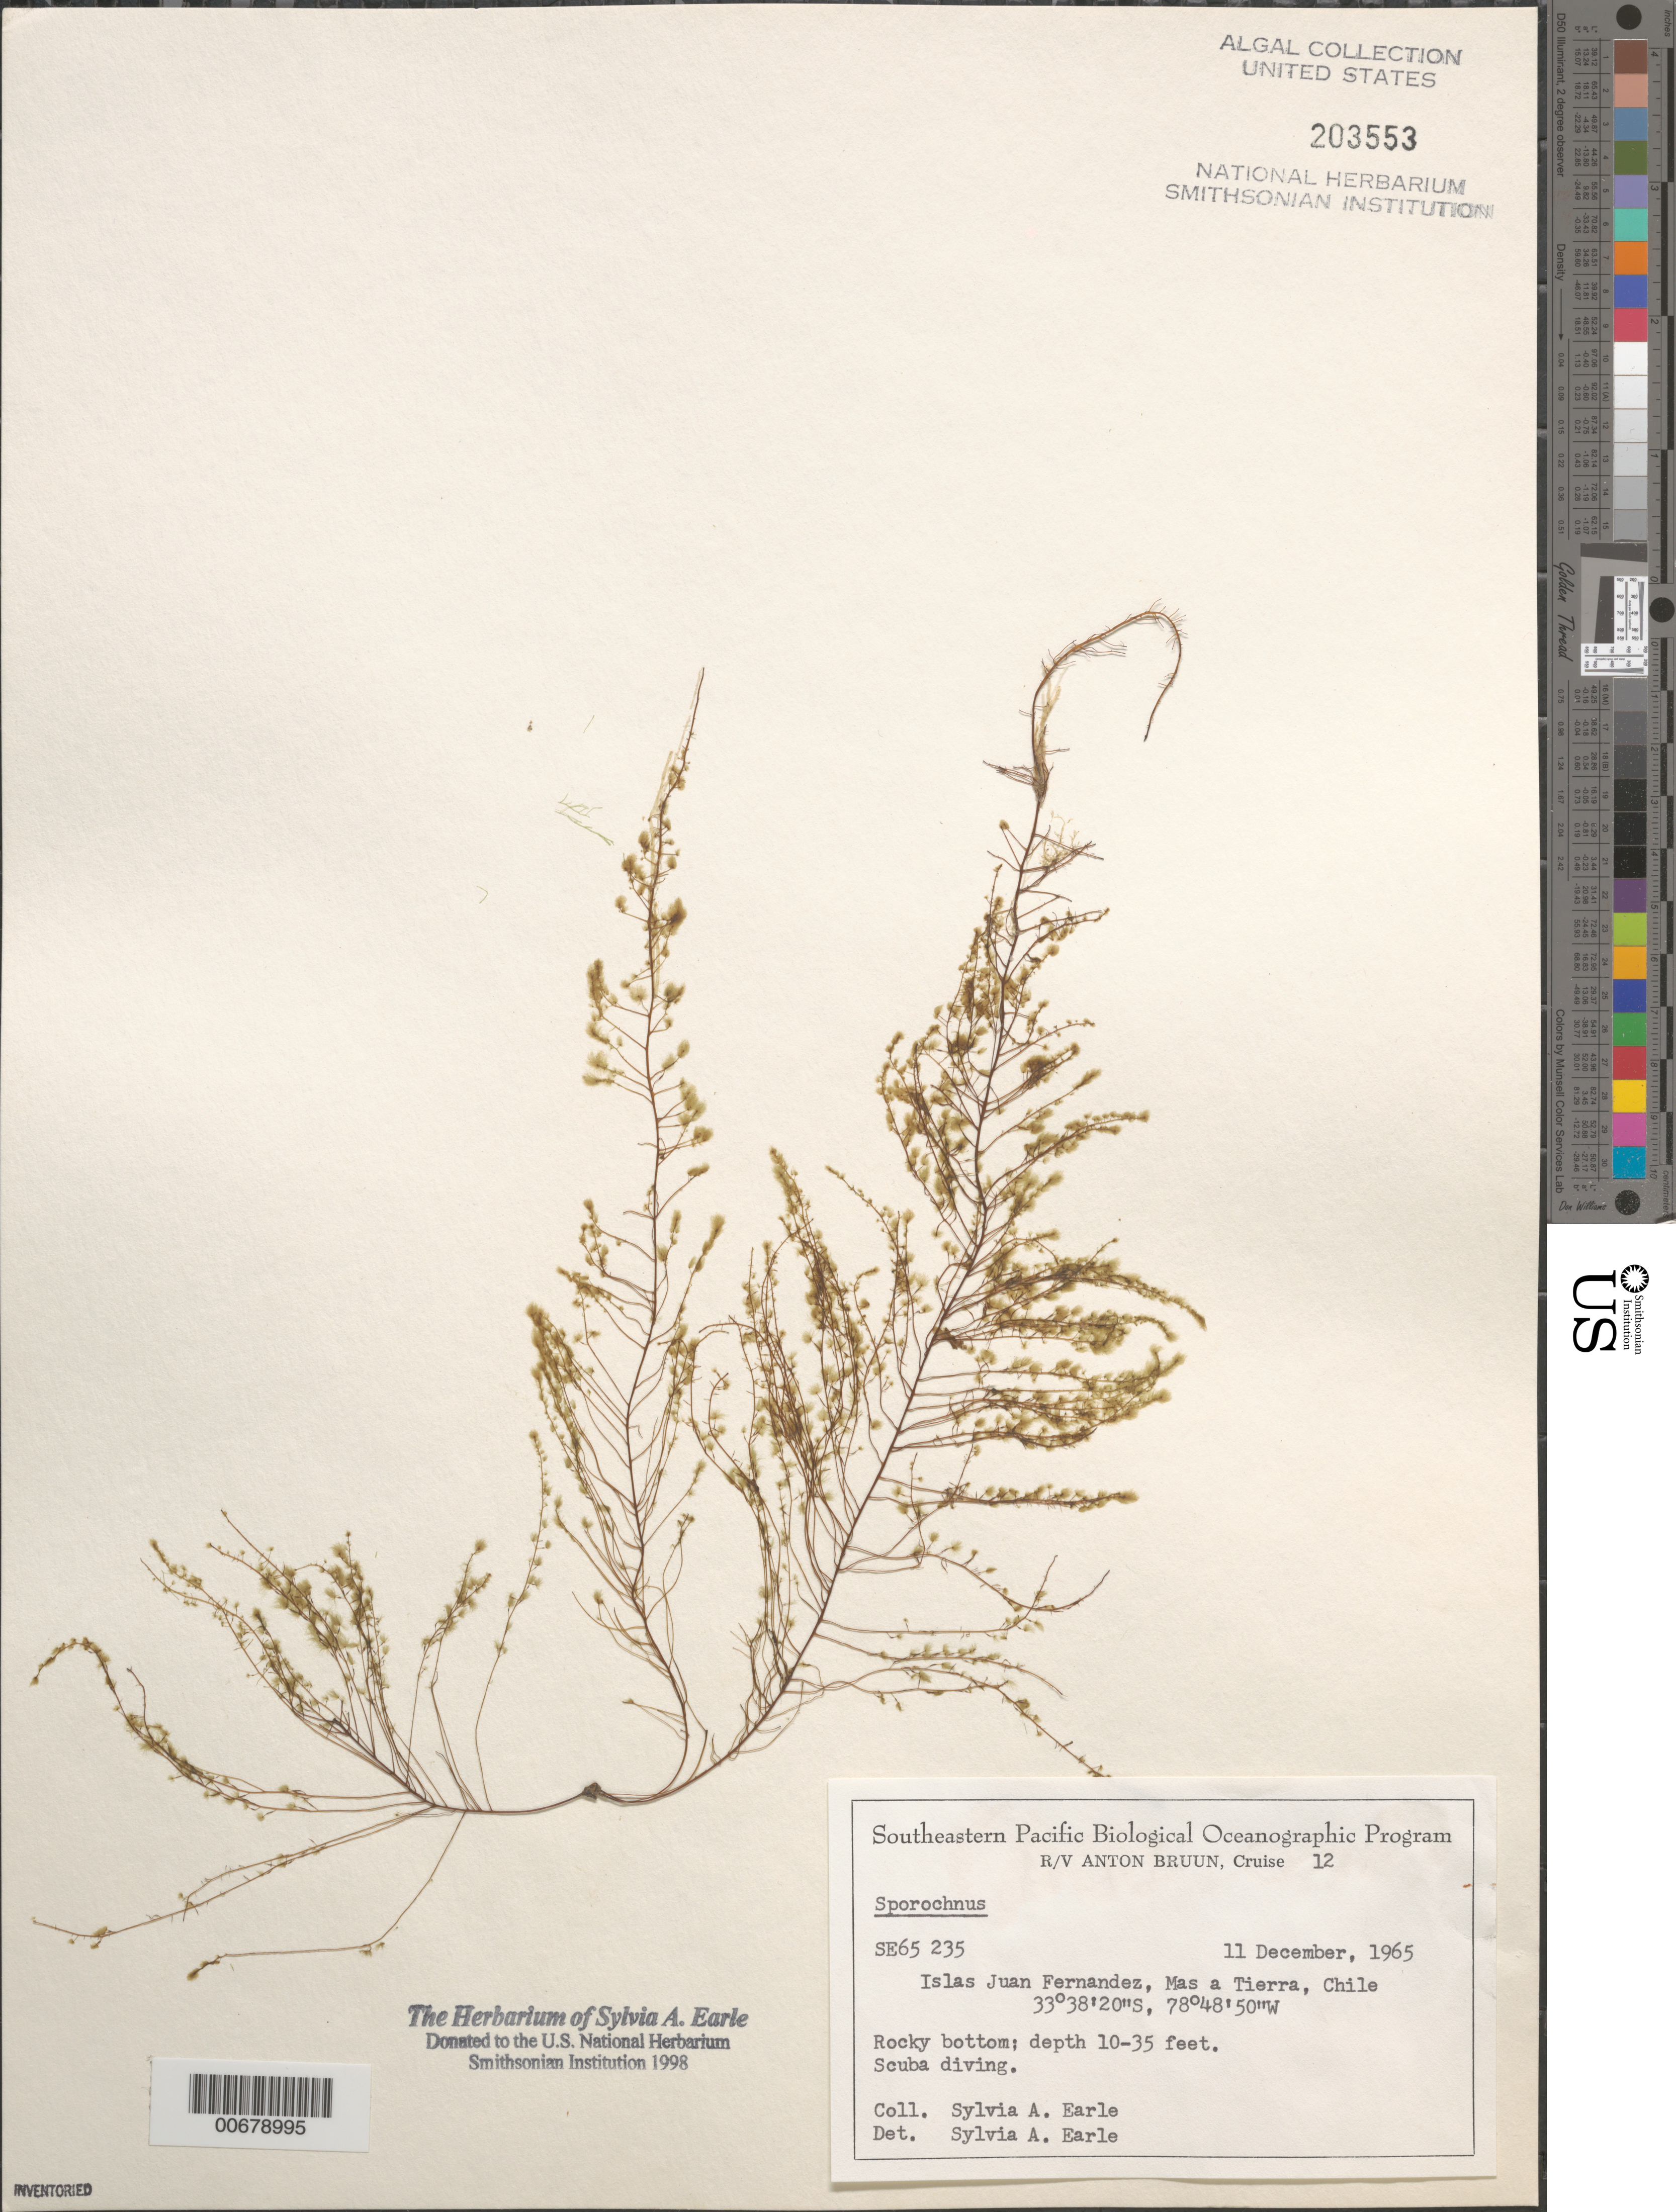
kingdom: Chromista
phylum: Ochrophyta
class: Phaeophyceae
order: Sporochnales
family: Sporochnaceae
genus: Sporochnus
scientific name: Sporochnus sp.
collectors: S. A. Earle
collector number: SE 65235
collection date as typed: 11 Dec 1965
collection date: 1965-12-11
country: Chile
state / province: Valparaíso (V)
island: Isla Más a Tierra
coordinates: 33 38' 20" S, 78 48' 50" W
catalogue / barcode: US 203553